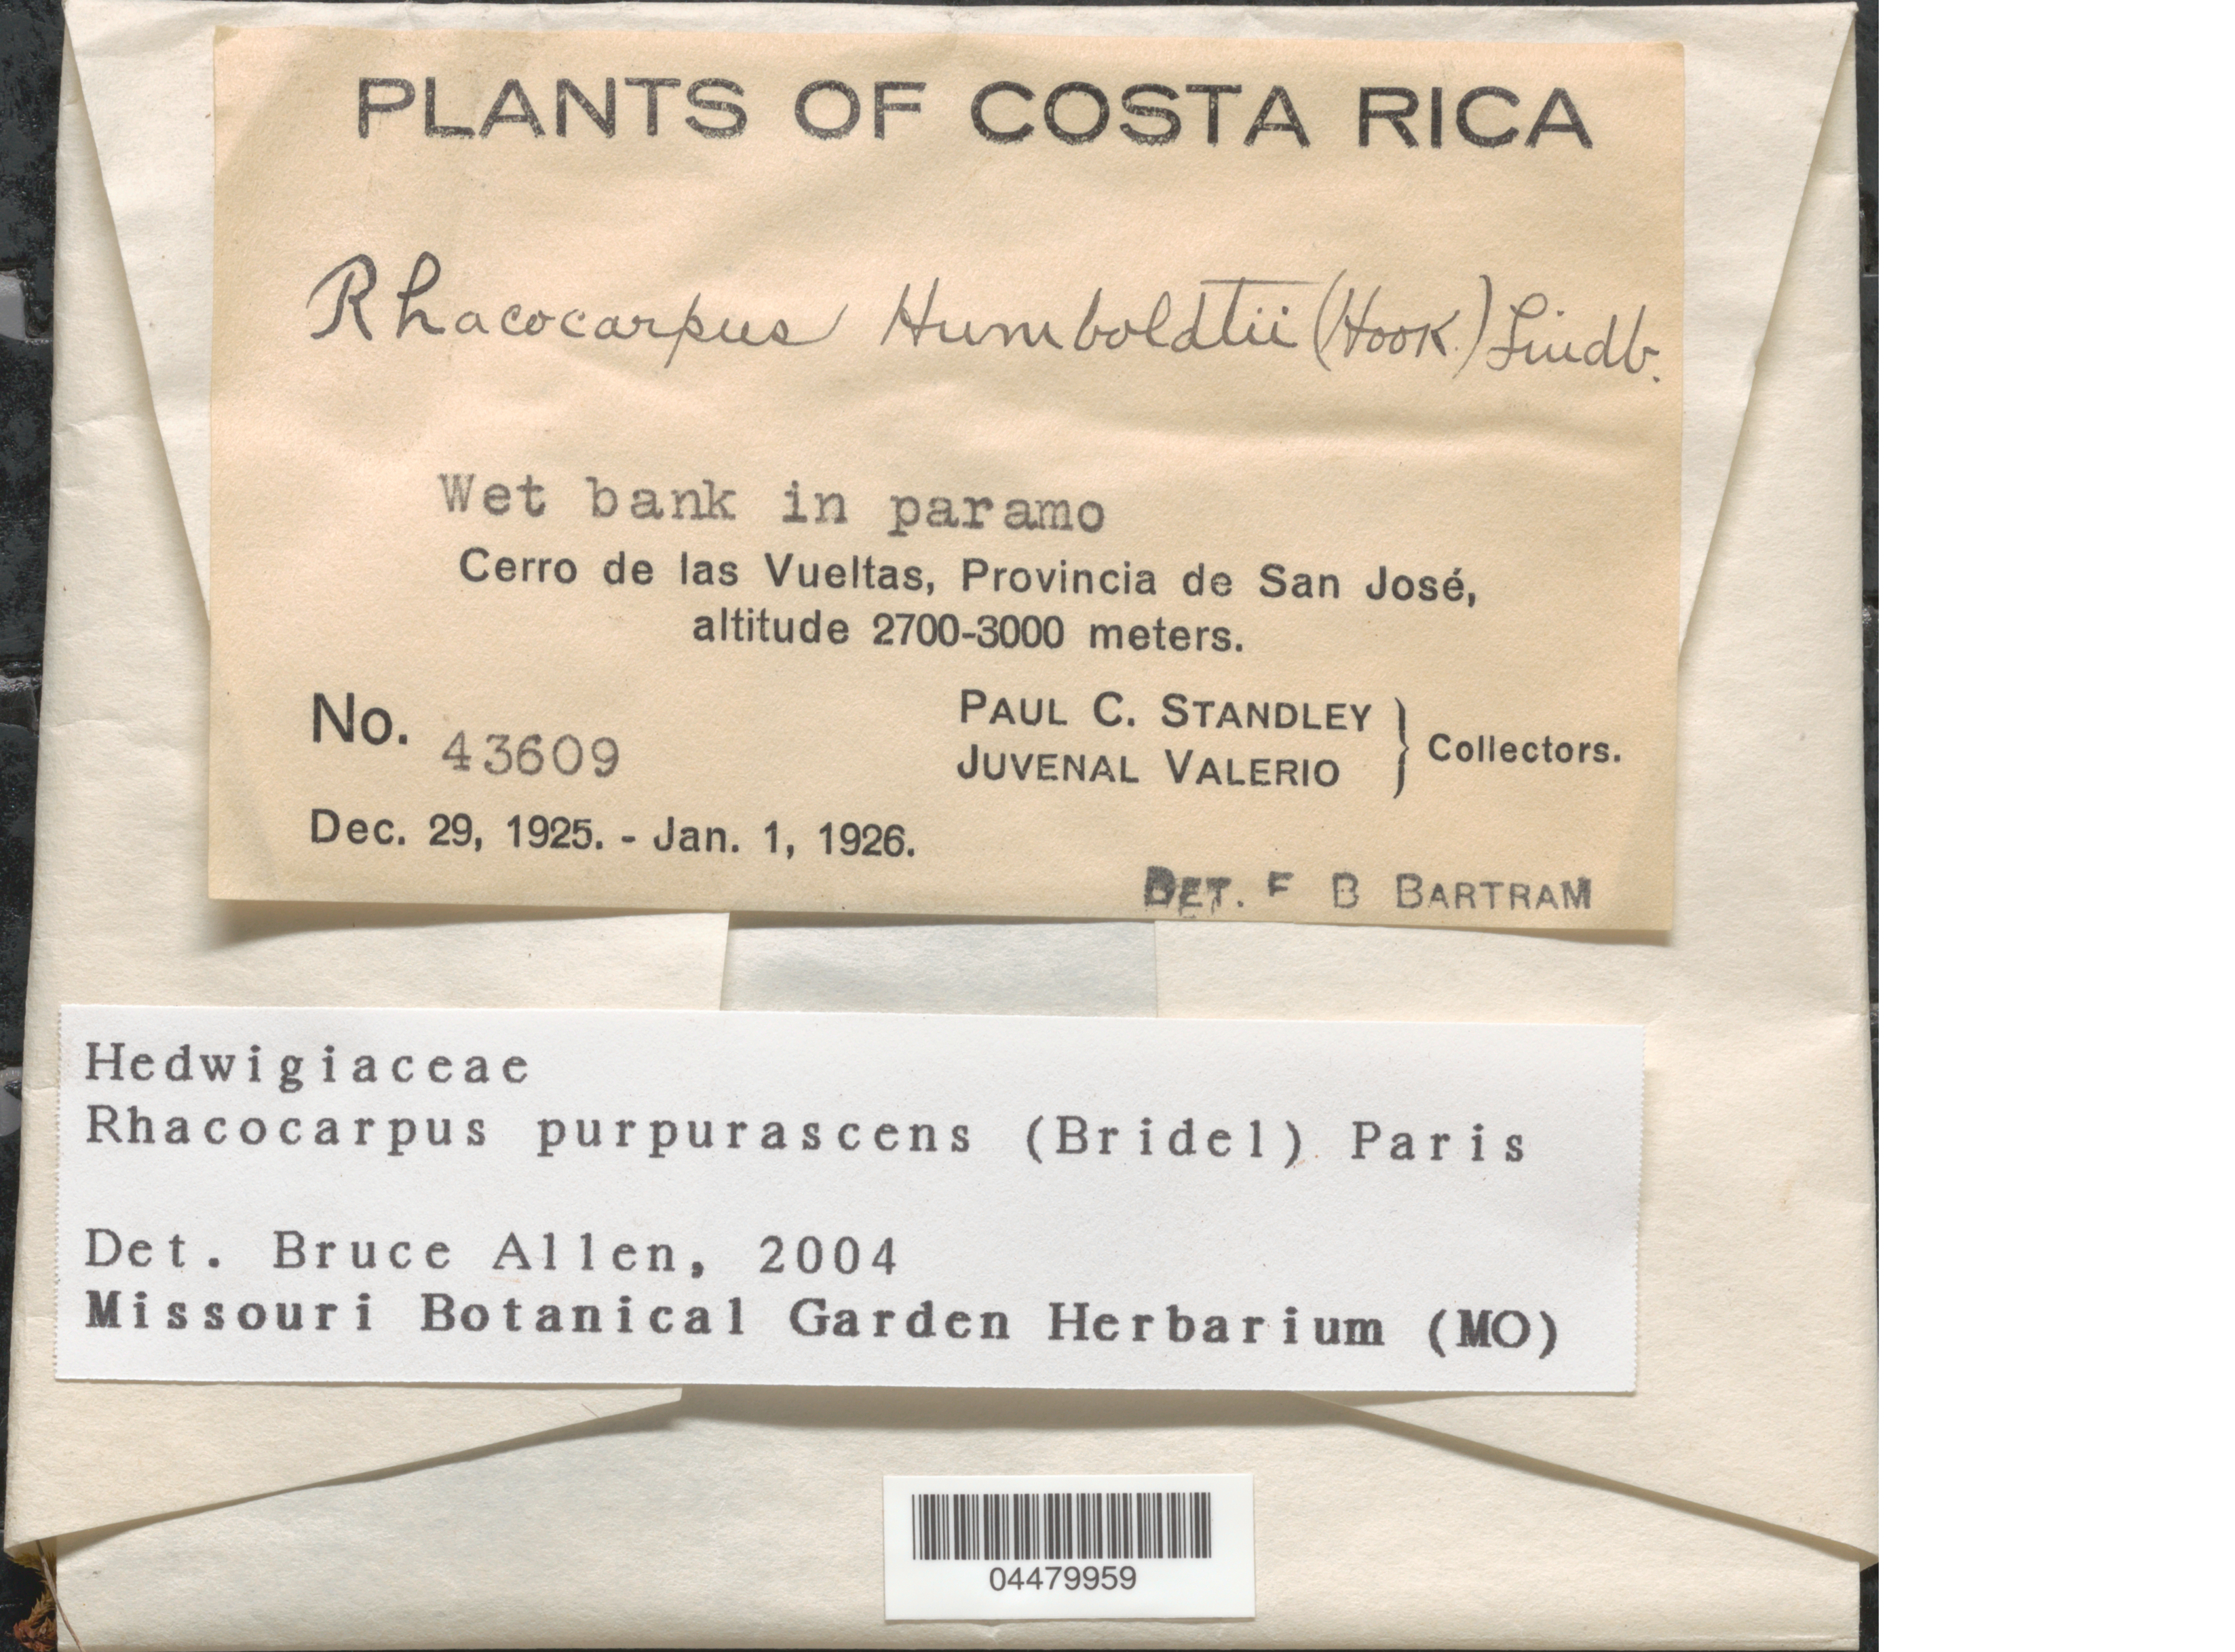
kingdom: Plantae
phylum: Bryophyta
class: Bryopsida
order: Hedwigiales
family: Hedwigiaceae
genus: Rhacocarpus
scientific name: Rhacocarpus purpurascens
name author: (Brid.) Paris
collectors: P. C. Standley & J. Valerio R.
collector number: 43609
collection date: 1925-12-29/1926-01-01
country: Costa Rica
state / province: San José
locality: Cerro de las Vueltas.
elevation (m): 2700